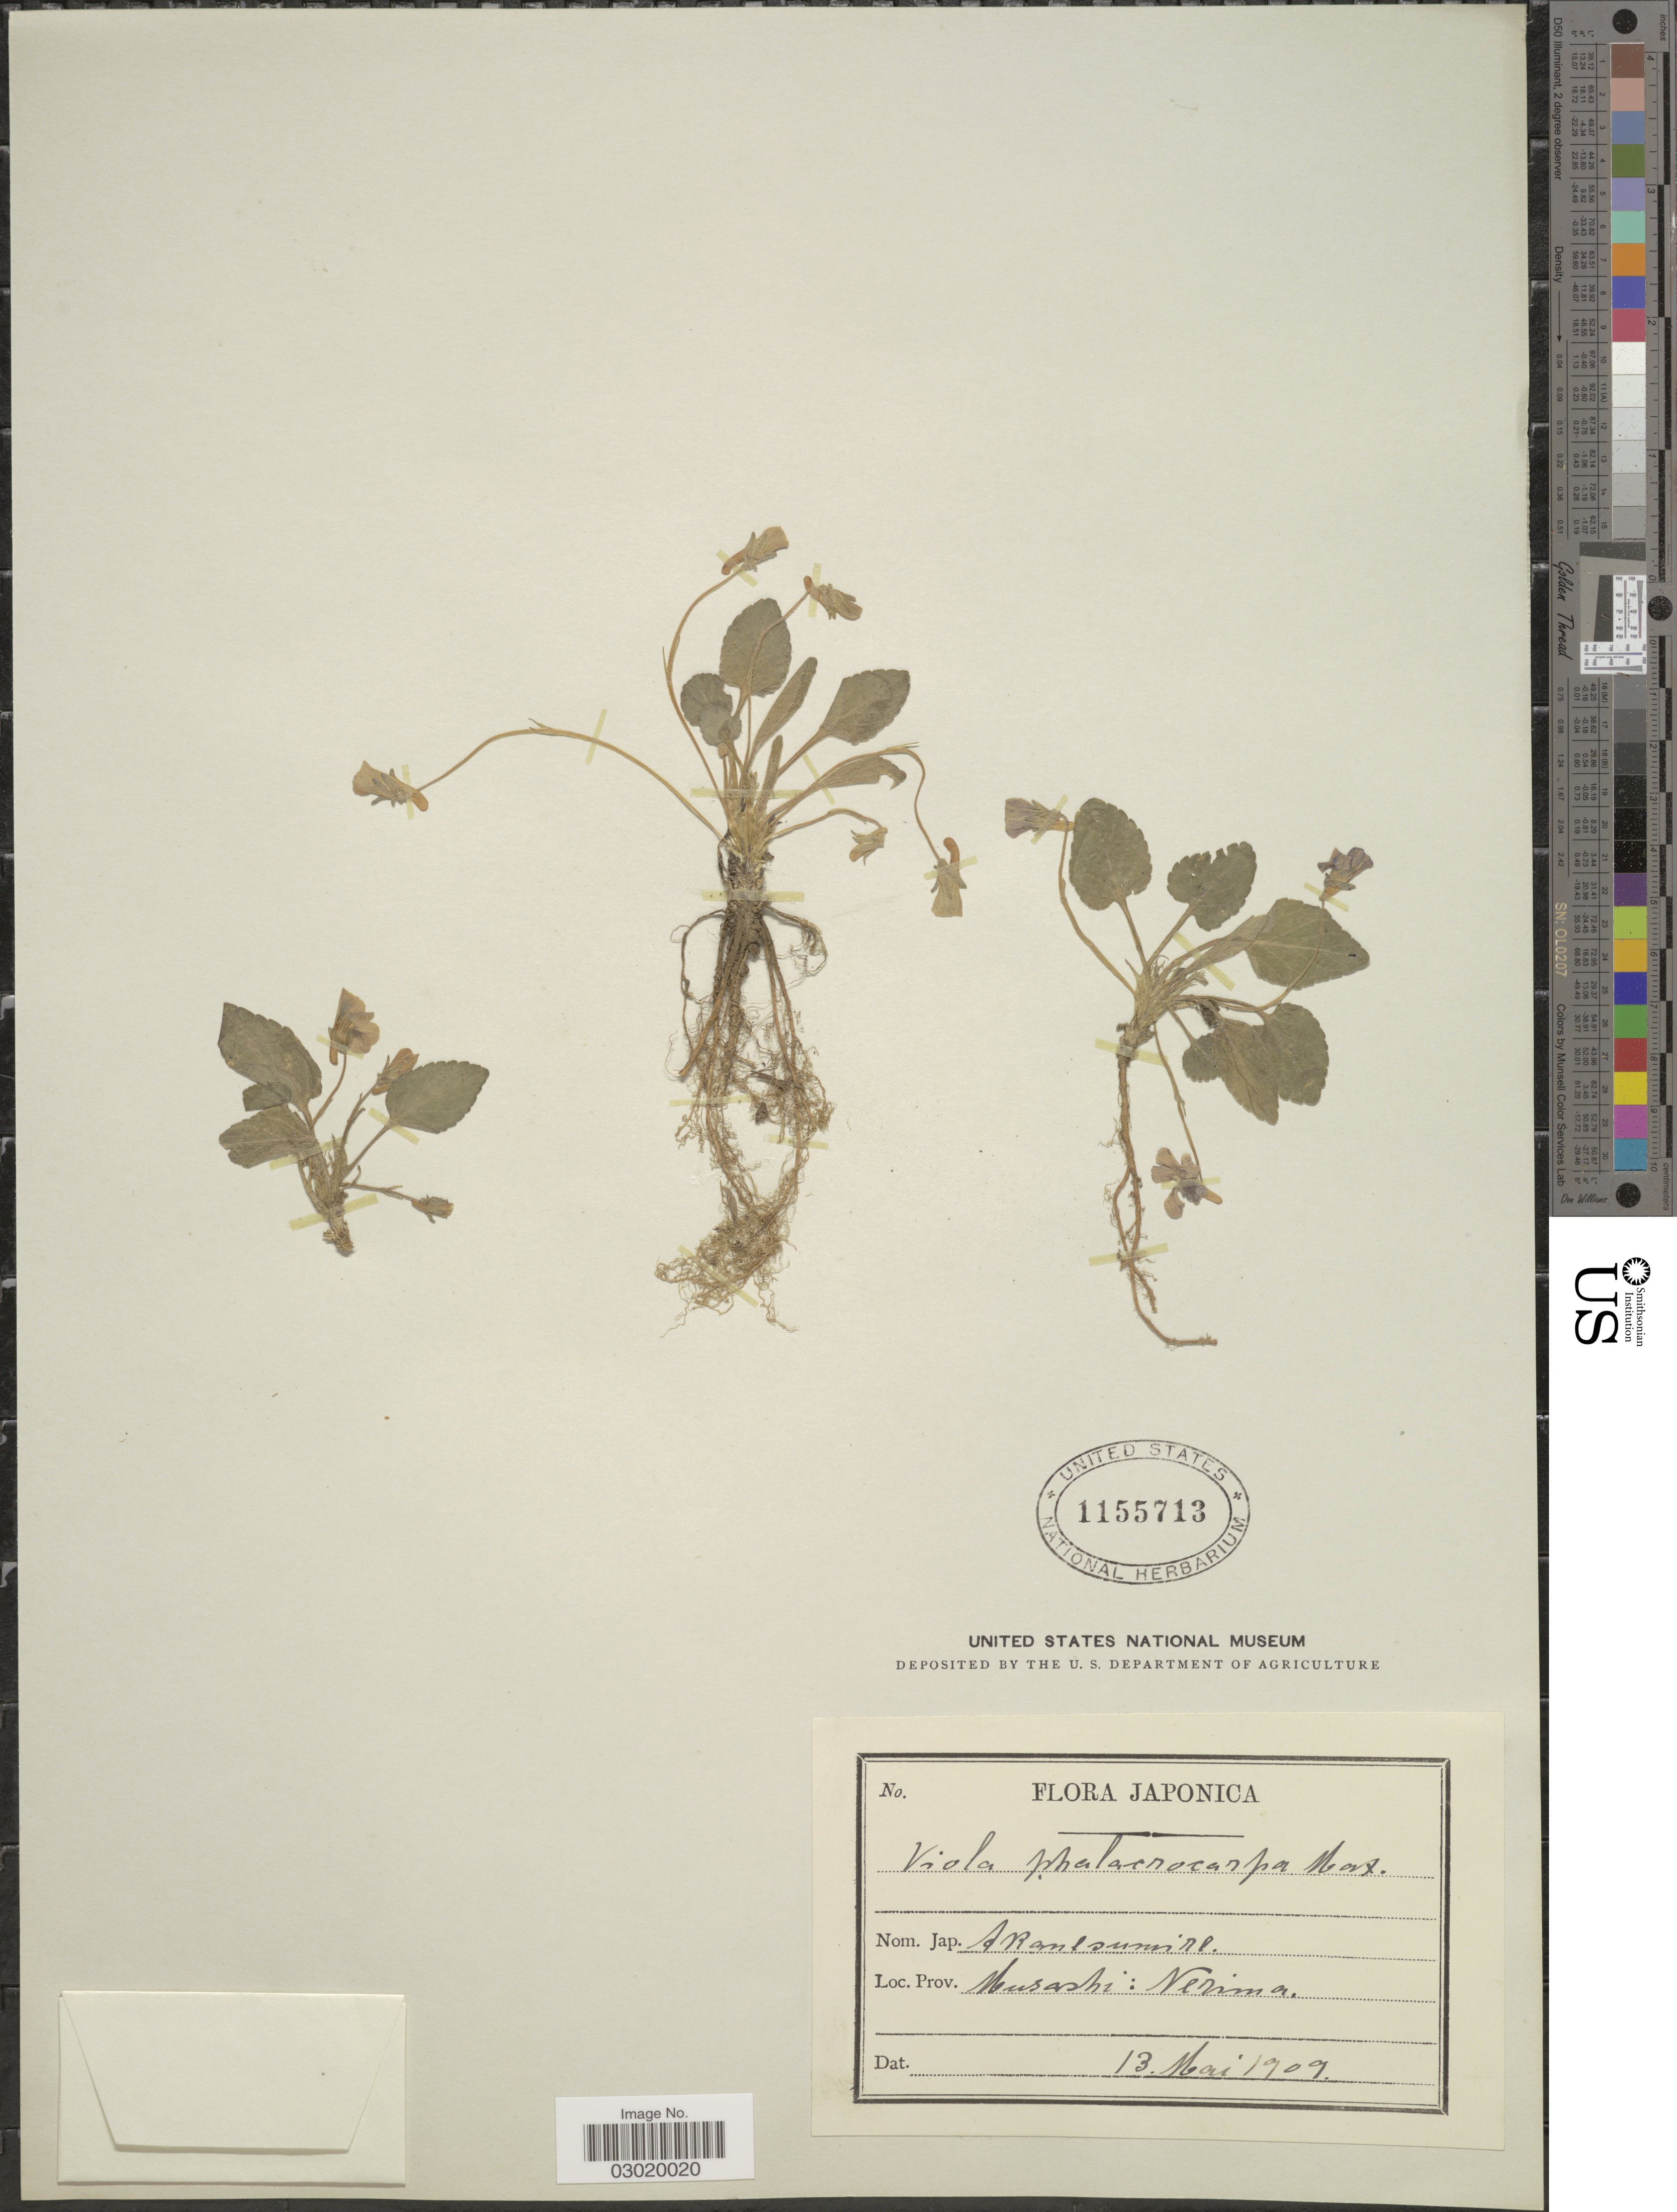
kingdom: Plantae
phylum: Tracheophyta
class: Magnoliopsida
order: Malpighiales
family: Violaceae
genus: Viola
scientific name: Viola phalacrocarpa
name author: Maxim.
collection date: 1909-05-13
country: Japan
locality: Musashi: Nerima.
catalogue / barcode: US 1155713